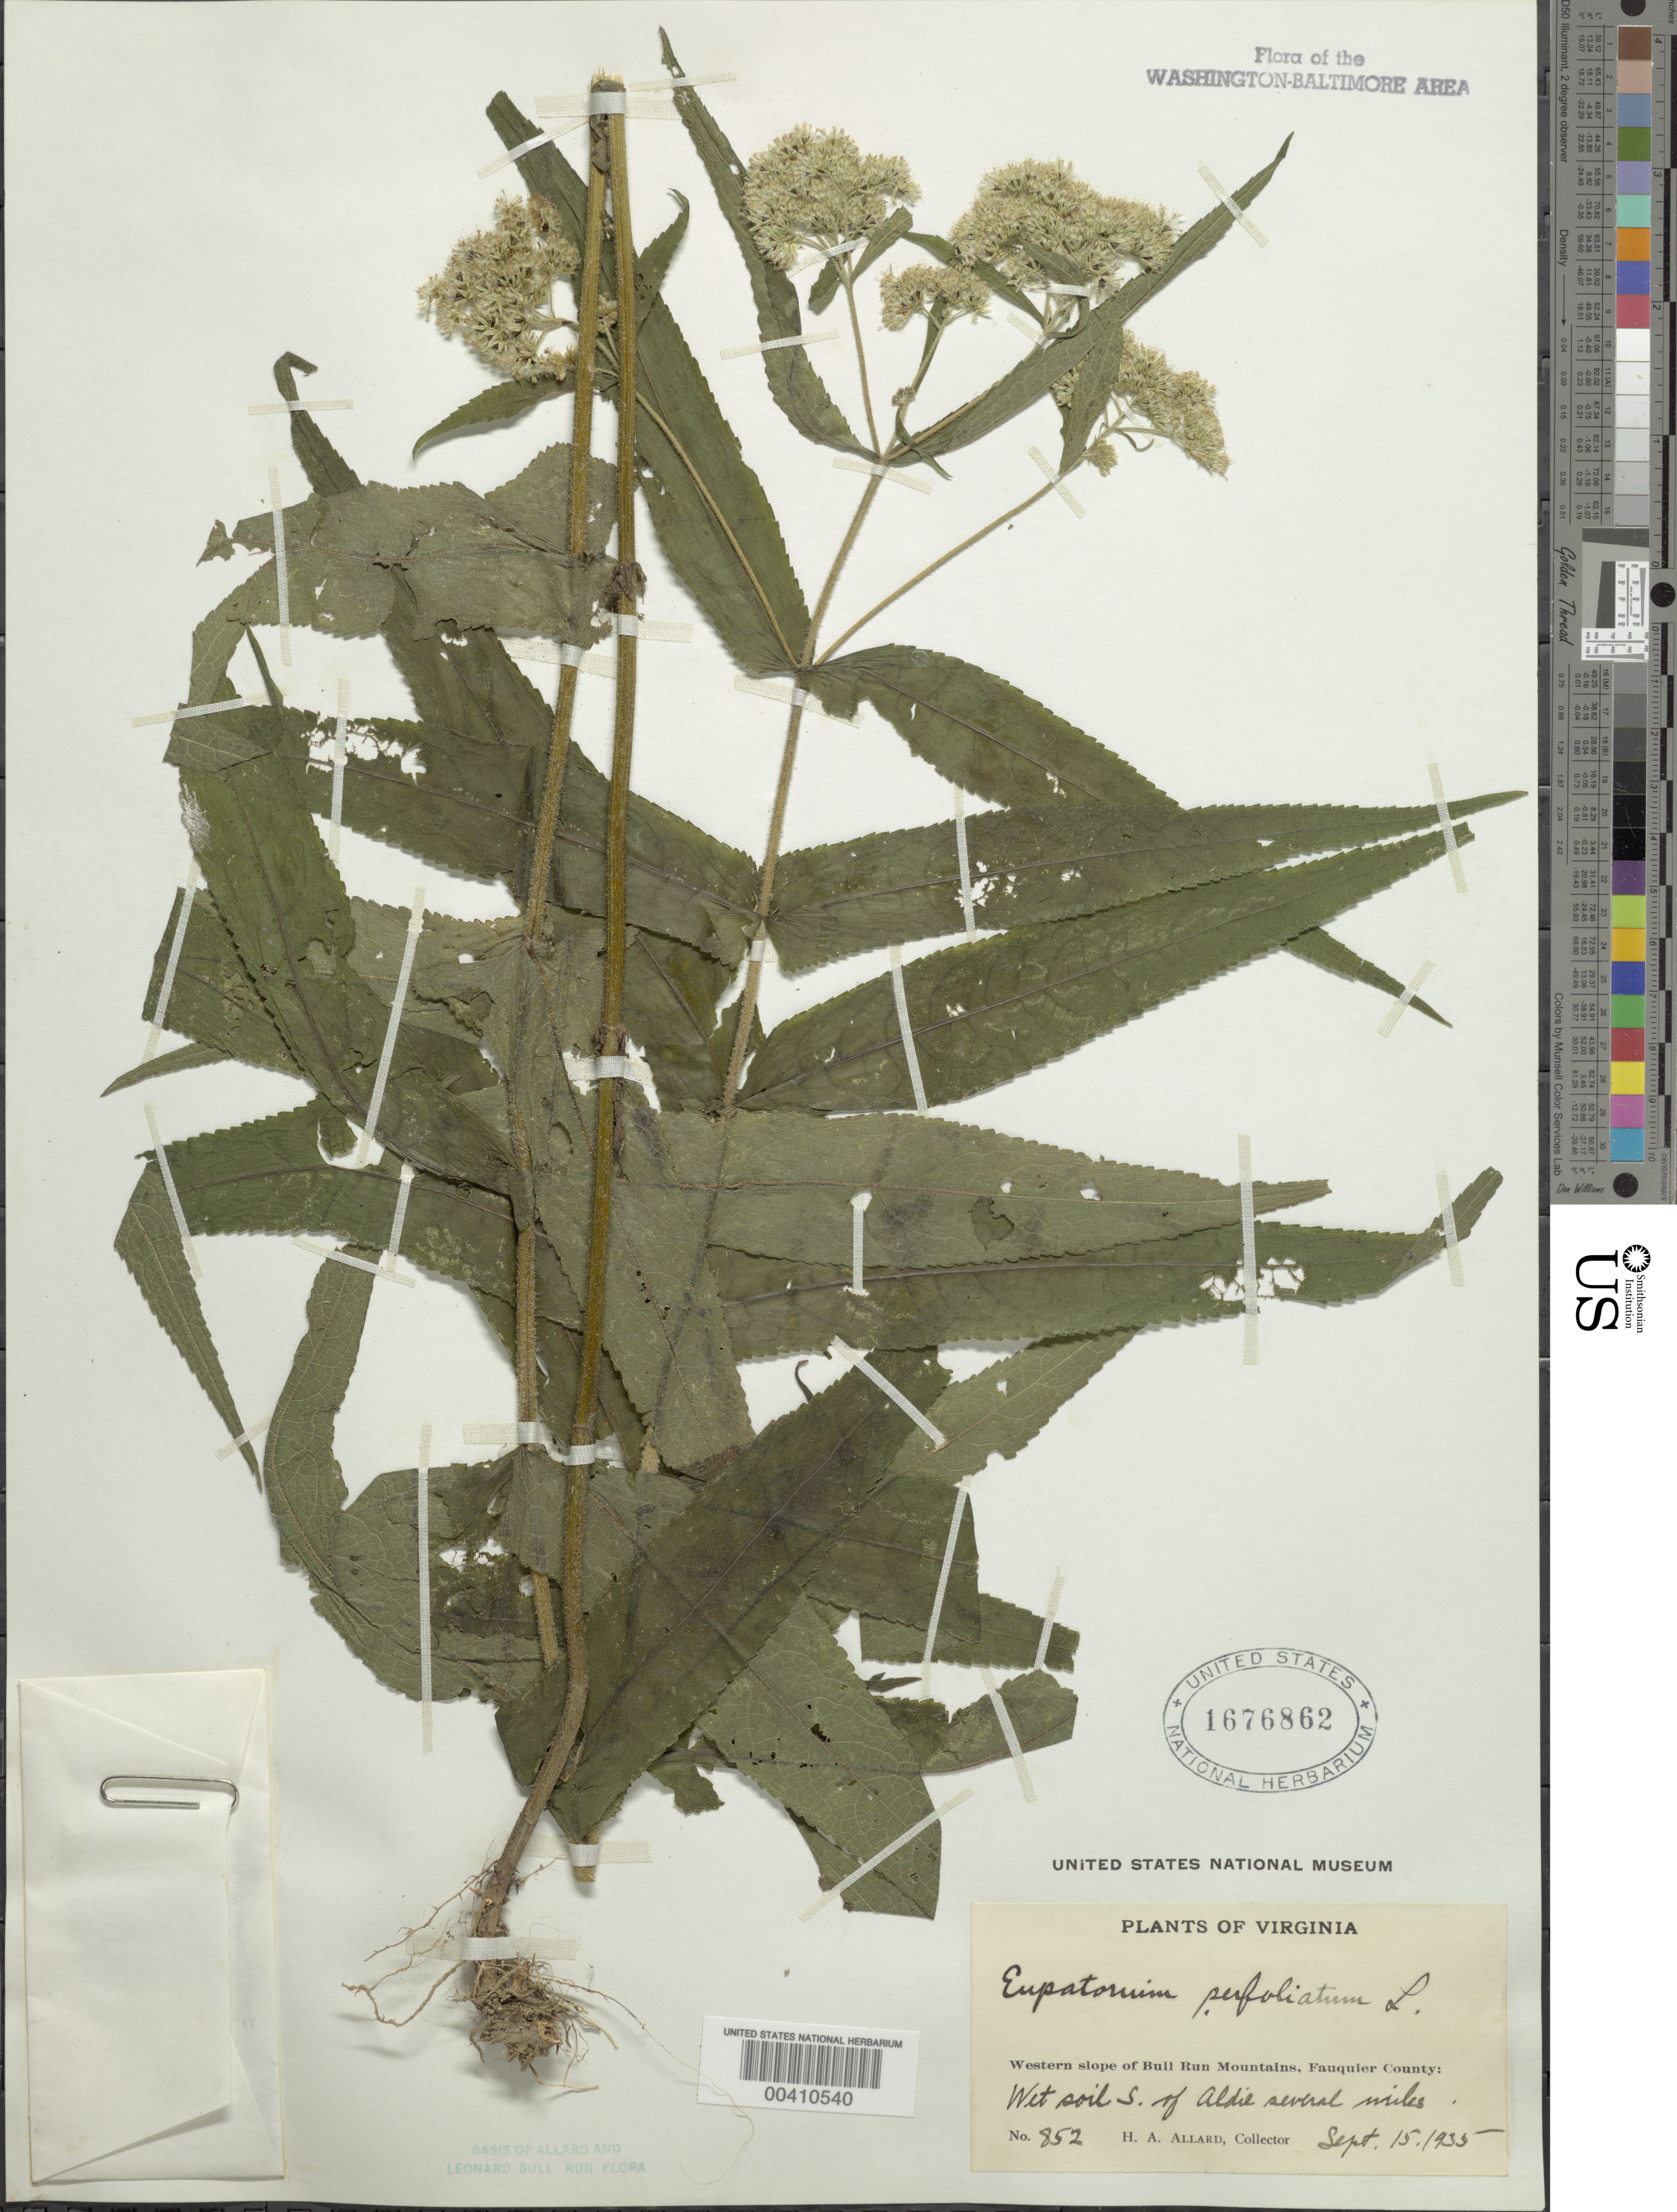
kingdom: Plantae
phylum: Tracheophyta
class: Magnoliopsida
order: Asterales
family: Asteraceae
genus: Eupatorium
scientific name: Eupatorium perfoliatum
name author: L.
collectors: H. A. Allard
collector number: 852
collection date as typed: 15 Sep 1935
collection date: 1935-09-15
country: United States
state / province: Virginia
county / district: Fauquier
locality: S of Aldie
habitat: Wet soil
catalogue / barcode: US 1676862